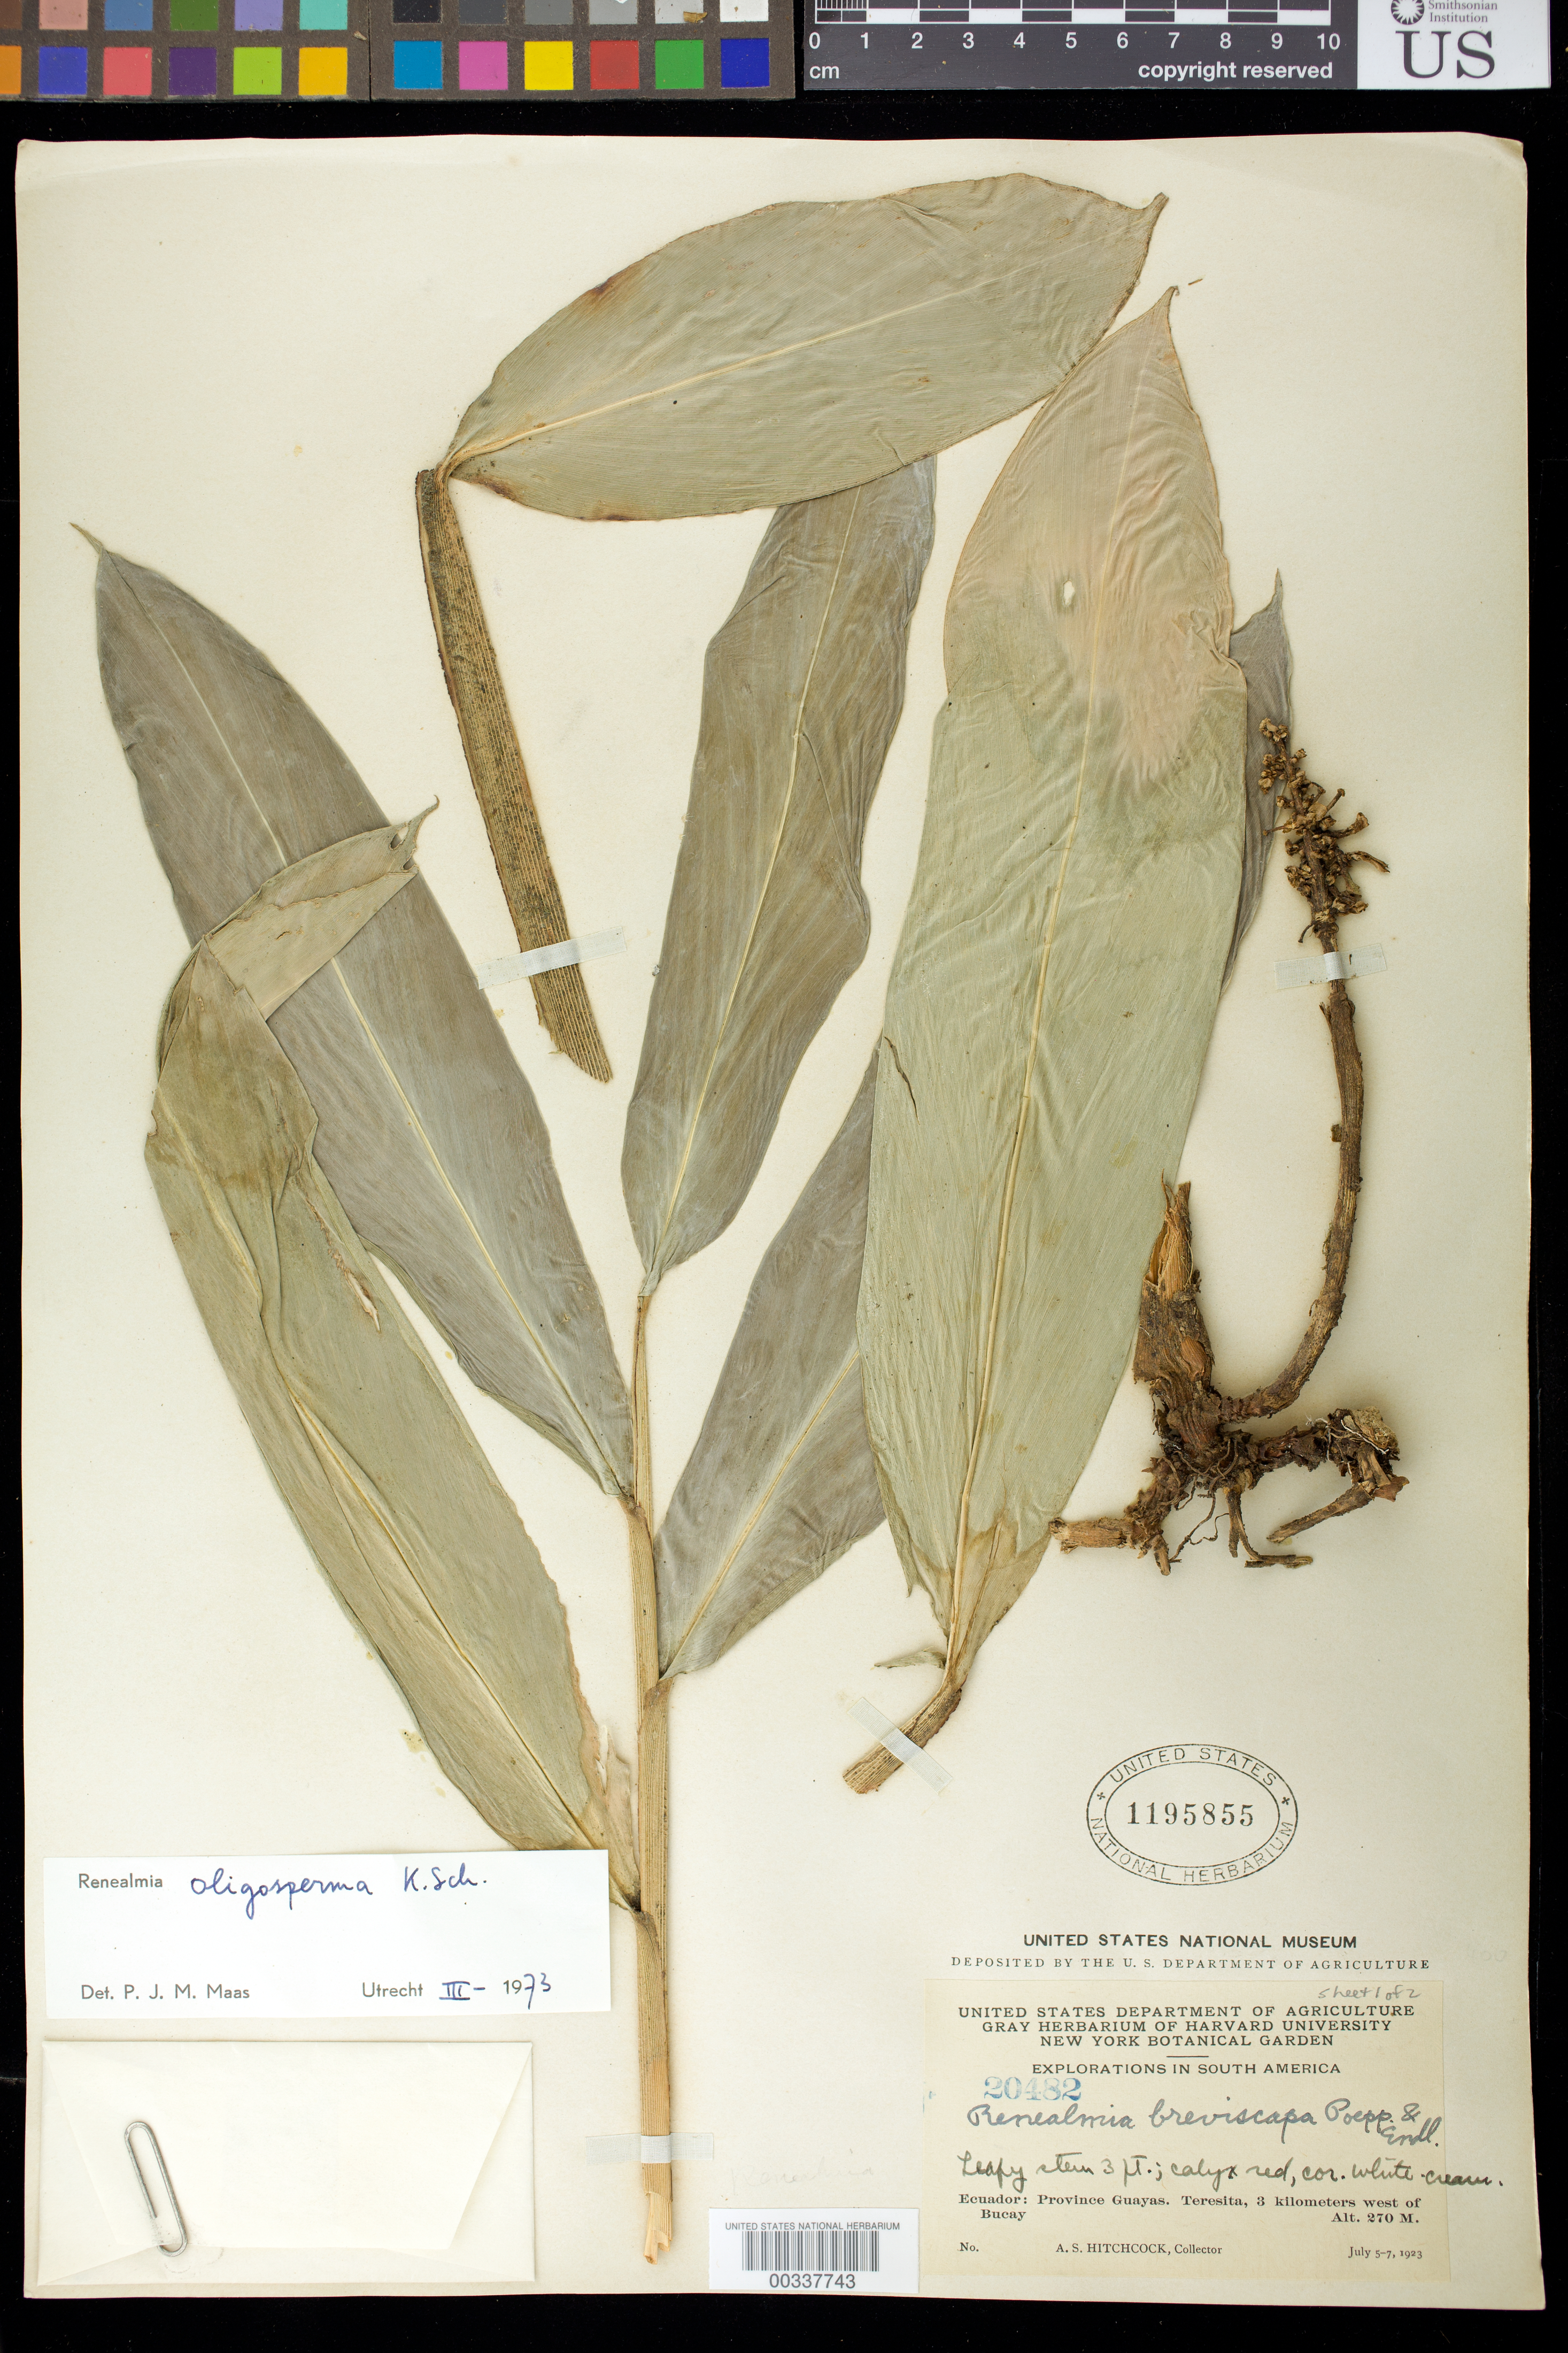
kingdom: Plantae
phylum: Tracheophyta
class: Liliopsida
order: Zingiberales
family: Zingiberaceae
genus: Renealmia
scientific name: Renealmia oligosperma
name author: K. Schum. in Engl.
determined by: Maas, Paul J. M.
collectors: A. S. Hitchcock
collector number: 20482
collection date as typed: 05 Jul 1923 to 07 Jul 1923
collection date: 1923-07-05/1923-07-07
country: Ecuador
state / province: Guayas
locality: Teresita, 3 km W of Bucay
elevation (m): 270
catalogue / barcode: US 1195855